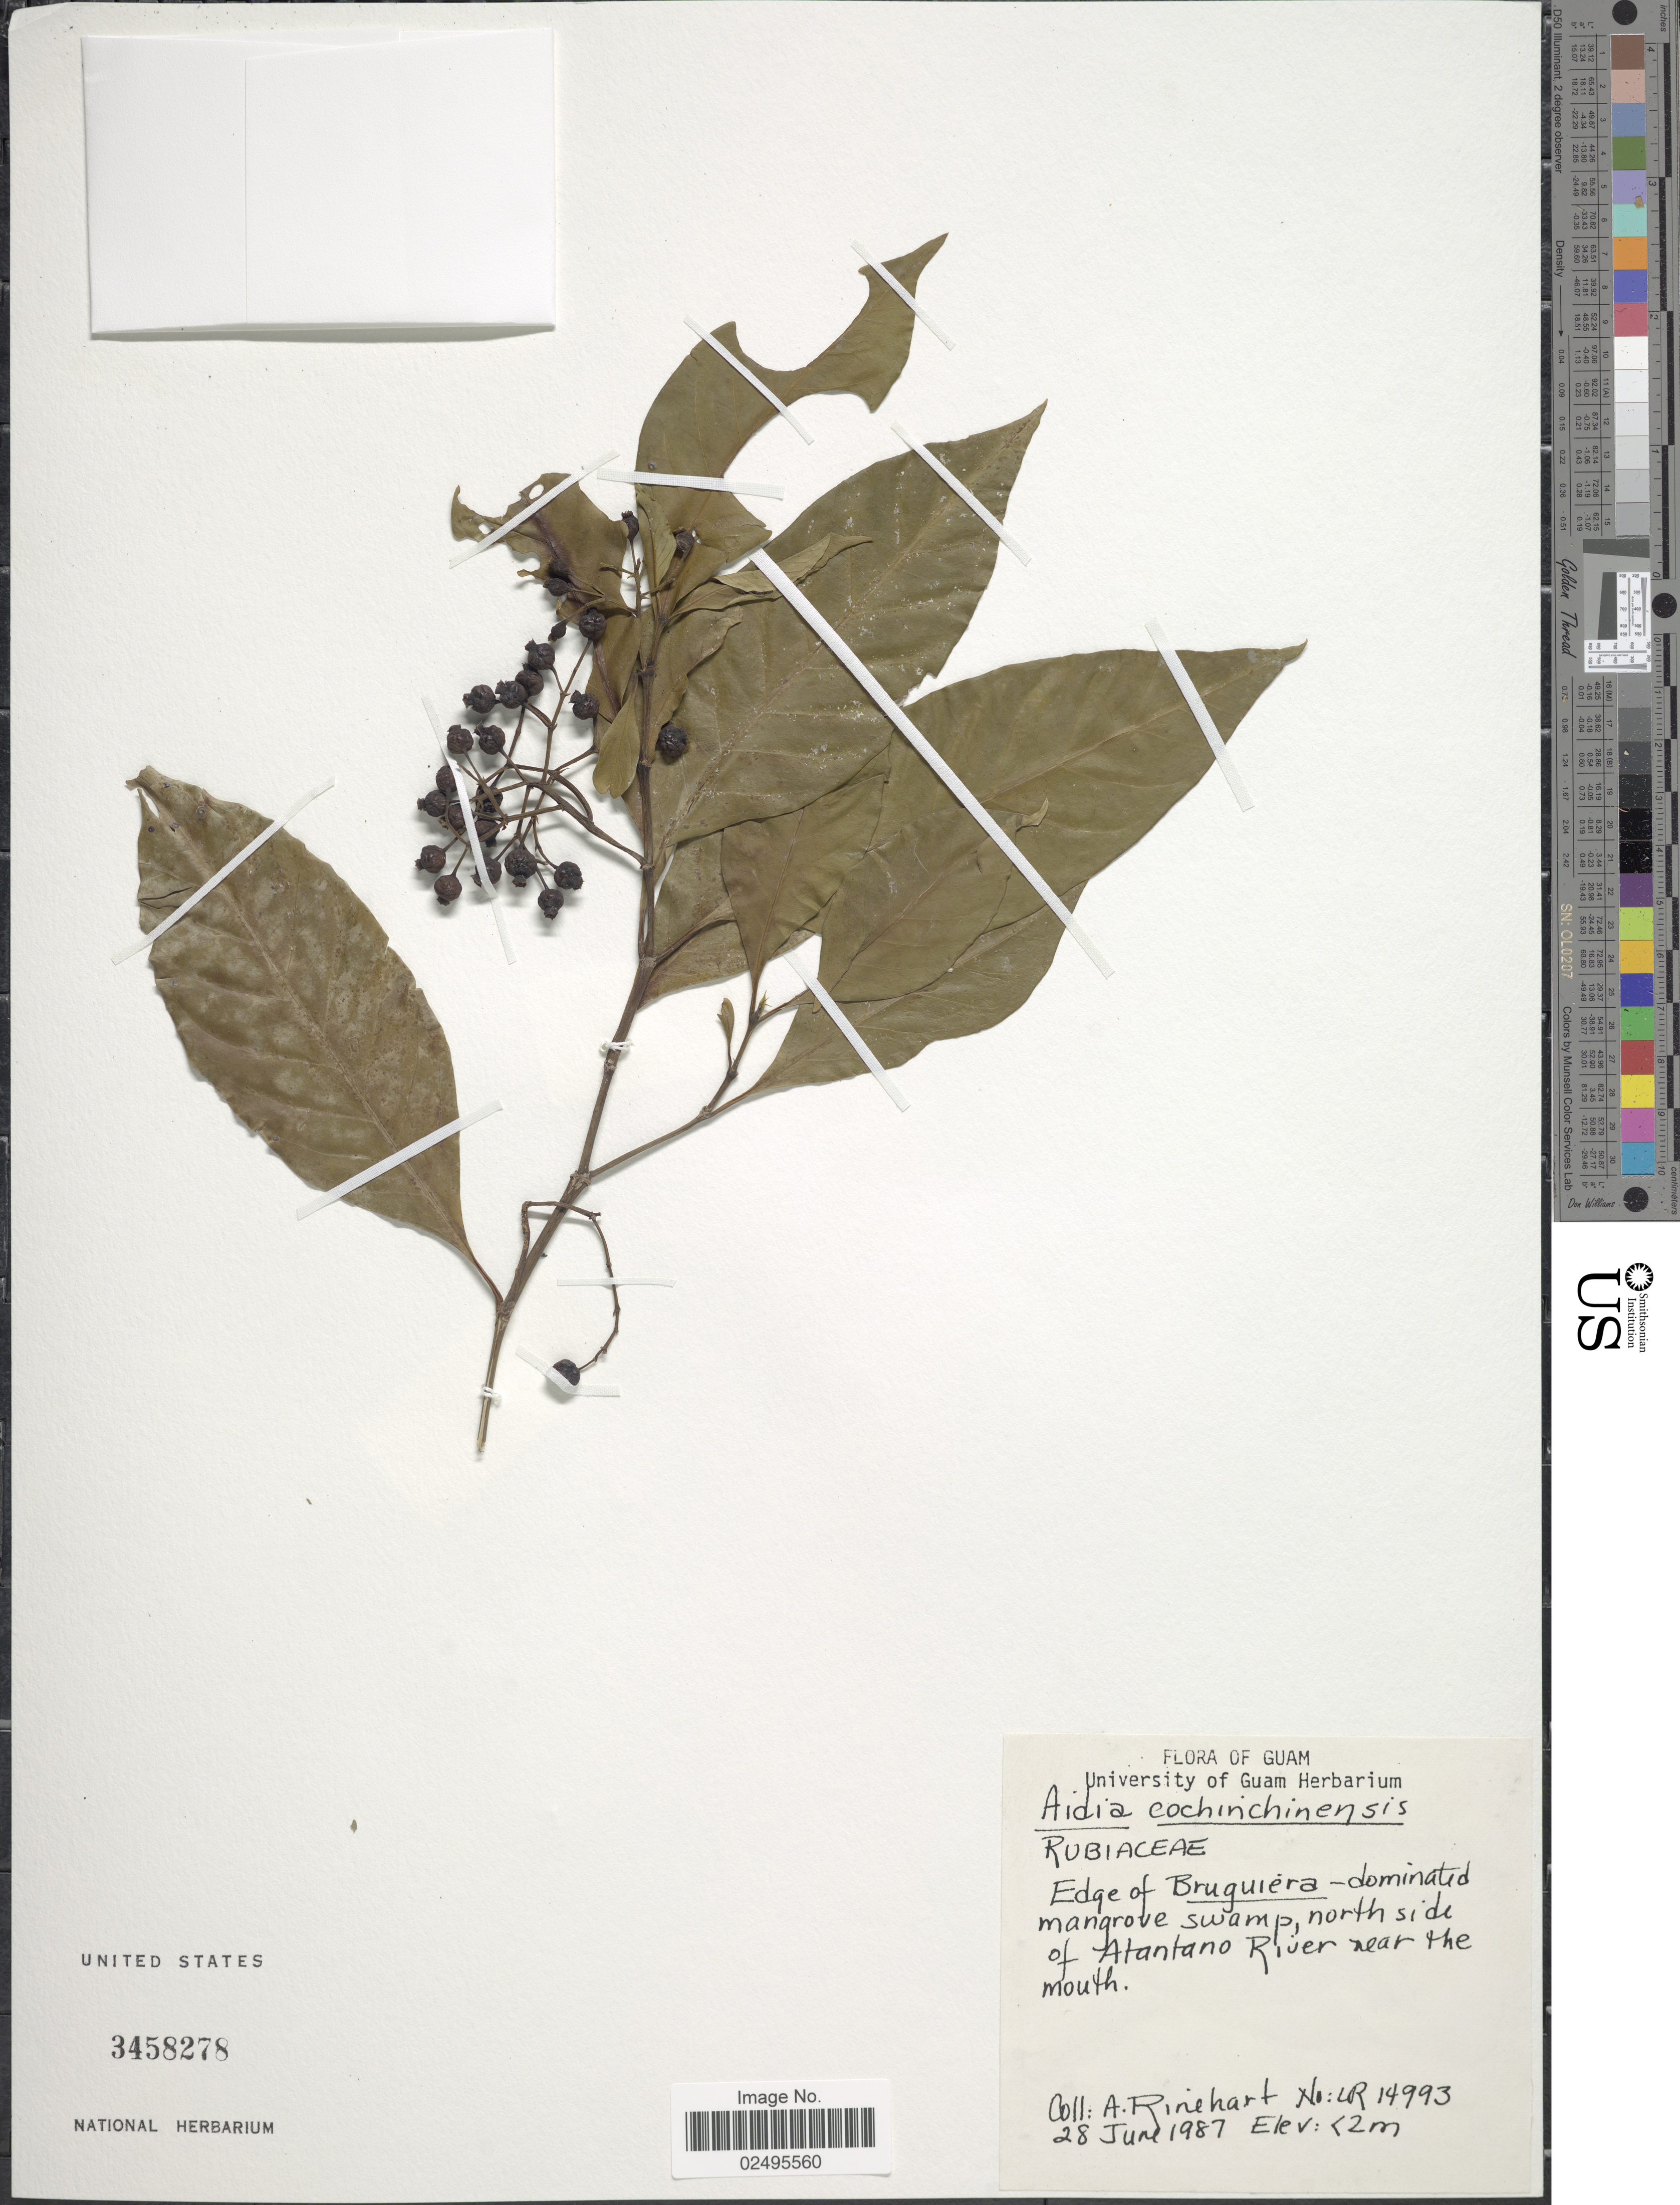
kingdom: Plantae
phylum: Tracheophyta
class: Magnoliopsida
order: Gentianales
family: Rubiaceae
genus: Aidia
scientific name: Aidia graeffei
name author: (Reinecke) Tirveng.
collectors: A. Rinehart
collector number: LR14993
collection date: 1987-06-28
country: Guam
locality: Edge of Bruguiera, dominated mangrove swamp, north side of Atantano River near the mouth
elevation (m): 2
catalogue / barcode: US 3458278